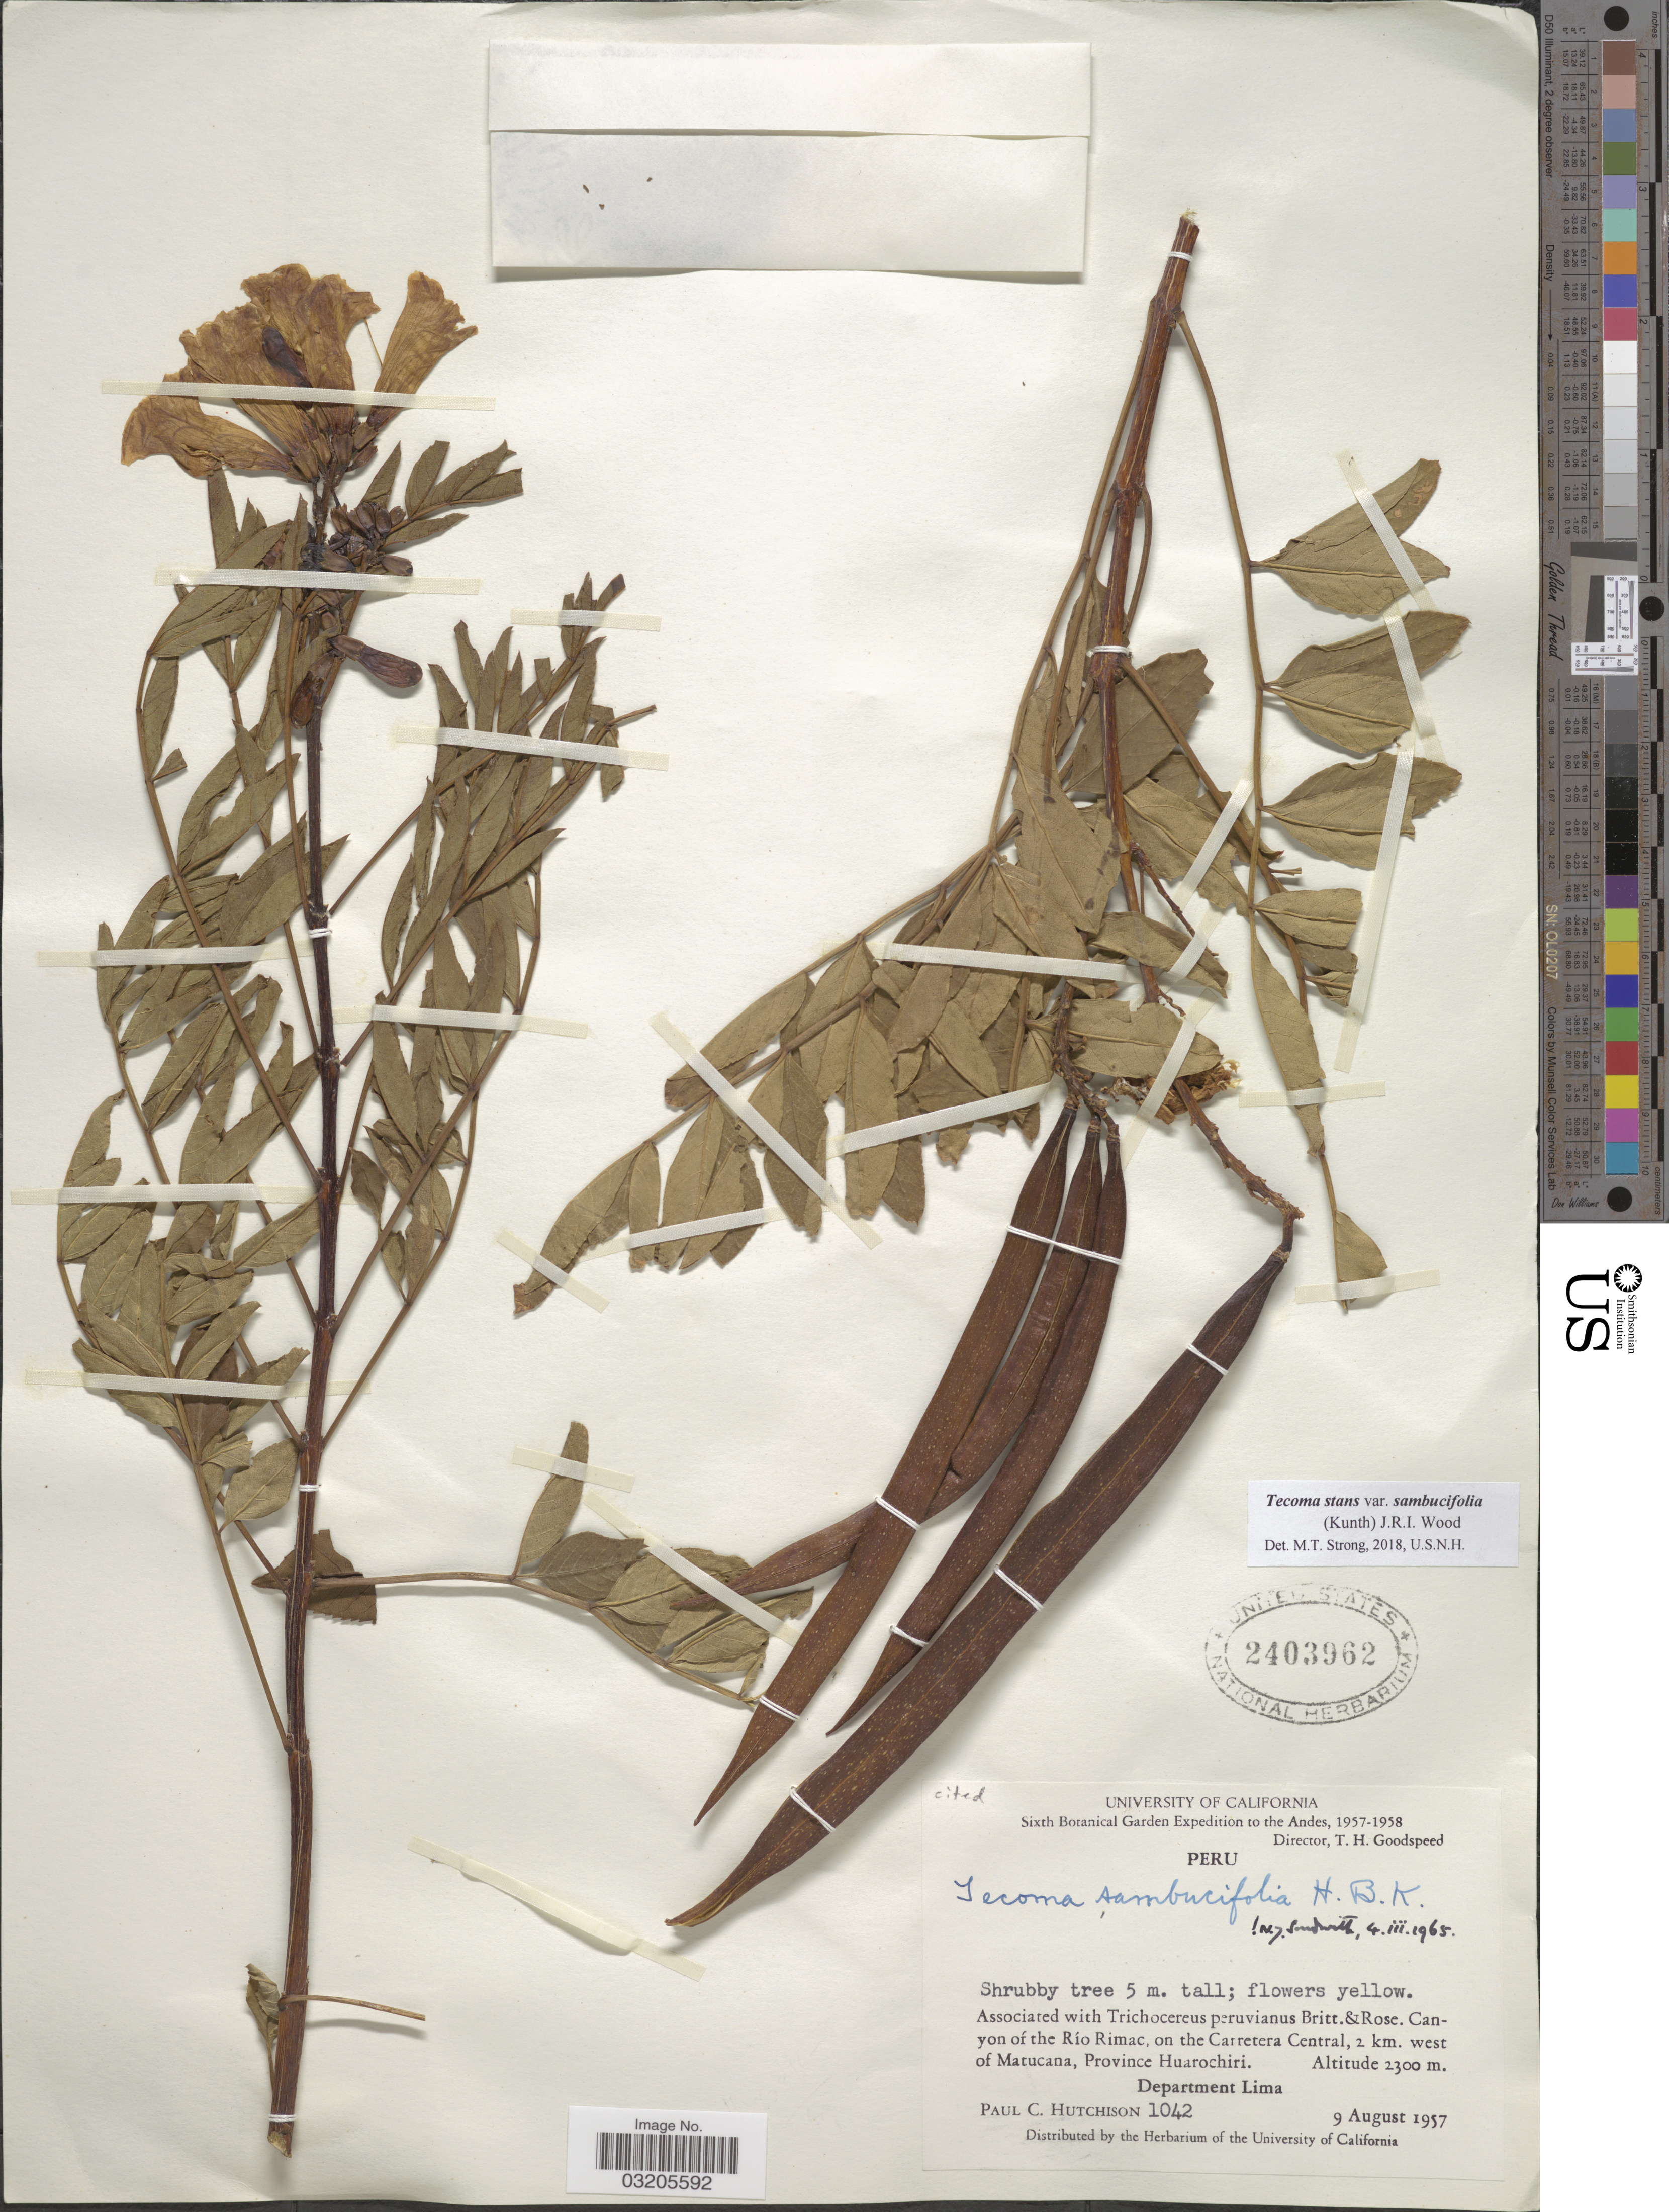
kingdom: Plantae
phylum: Tracheophyta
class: Magnoliopsida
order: Lamiales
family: Bignoniaceae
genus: Tecoma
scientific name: Tecoma stans var. sambucifolia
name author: (Kunth) J.R.I. Wood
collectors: P. C. Hutchison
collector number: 1042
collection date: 1957-08-09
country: Peru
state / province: Lima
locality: Canyon of the Río Rimac, on the Carretera Central, 2 km. west of Matucana, Province Huarochiri. Department Lima. Andes.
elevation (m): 2300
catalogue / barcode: US 2403962